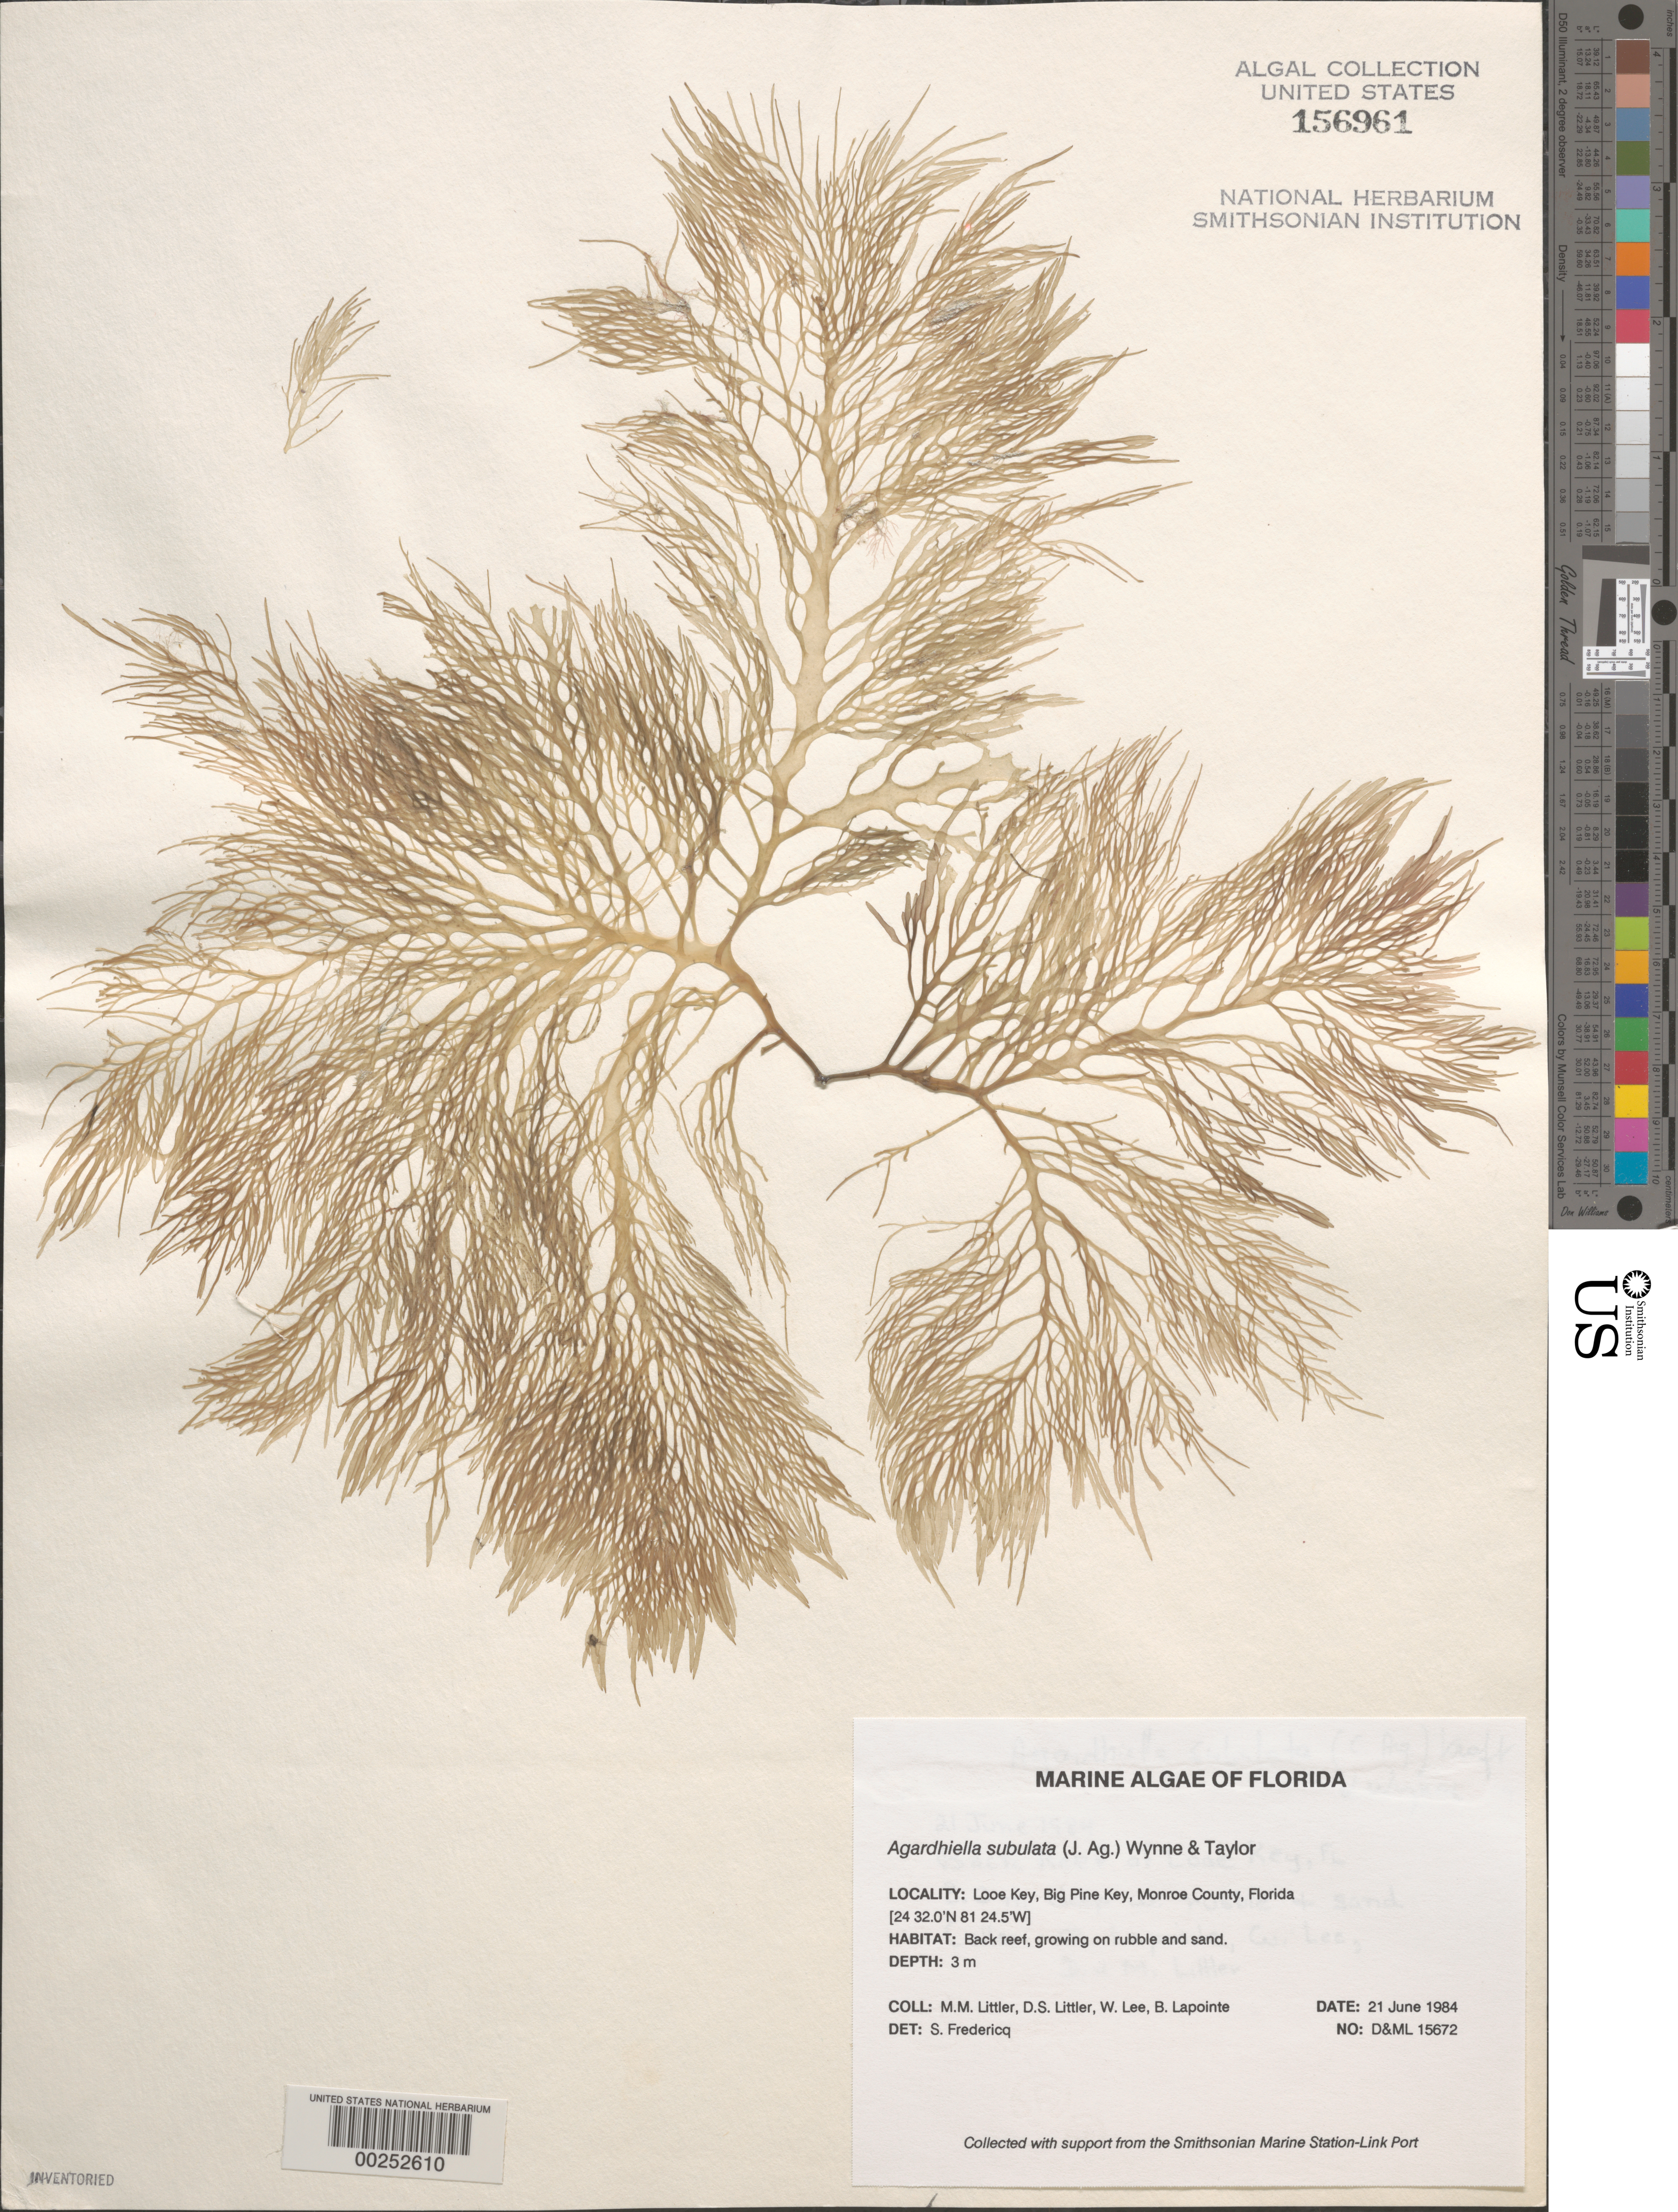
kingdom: Plantae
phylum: Rhodophyta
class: Florideophyceae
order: Gigartinales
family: Solieriaceae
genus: Agardhiella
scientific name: Agardhiella subulata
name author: (C. Agardh) G.T.Kraft & M.J. Wynne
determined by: Fredericq, S.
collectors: M. M. Littler, D. S. Littler, W. Lee & B. Lapointe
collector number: D&ML 15672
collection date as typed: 21 Jun 1984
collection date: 1984-06-21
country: United States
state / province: Florida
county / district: Monroe County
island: Looe Key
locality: Looe Key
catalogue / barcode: US 156961